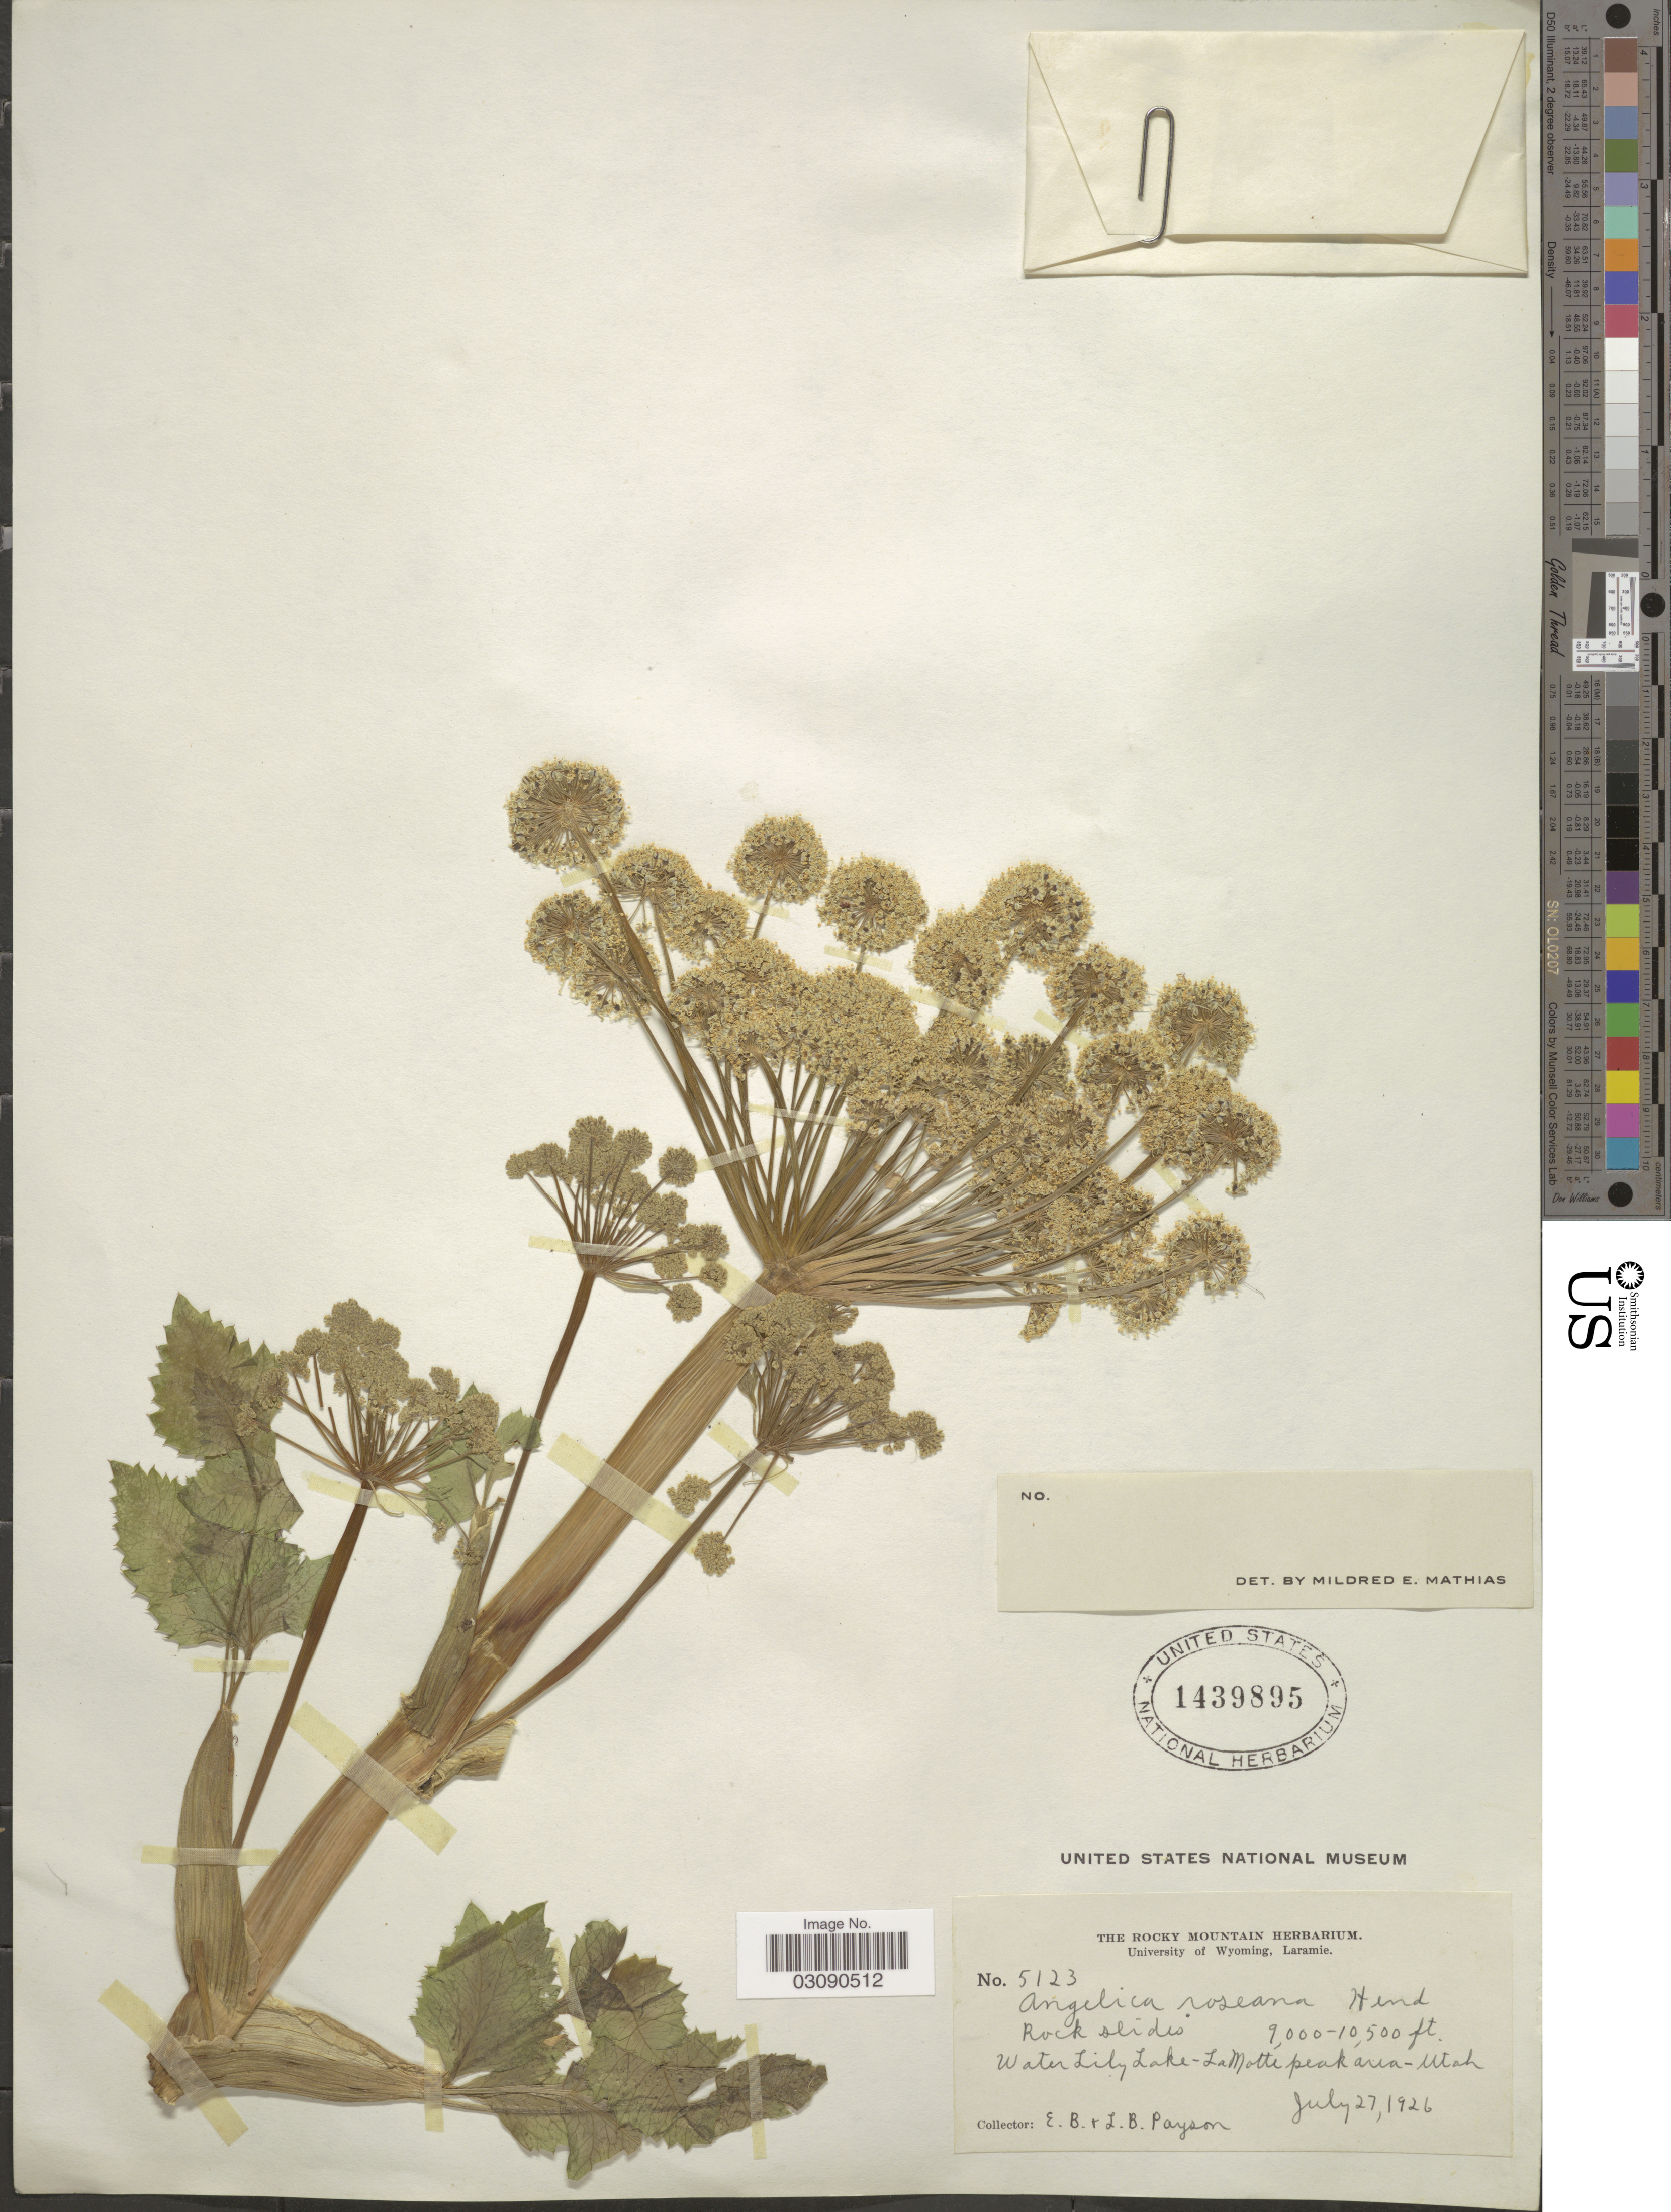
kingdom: Plantae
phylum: Tracheophyta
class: Magnoliopsida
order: Apiales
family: Apiaceae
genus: Angelica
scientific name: Angelica roseana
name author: L.F. Hend.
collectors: E. B. Payson & L. Payson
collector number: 5123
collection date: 1926-07-27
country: United States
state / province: Wyoming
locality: Water Lily Lake - La Motte peak area.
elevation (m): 2743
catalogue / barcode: US 1439895